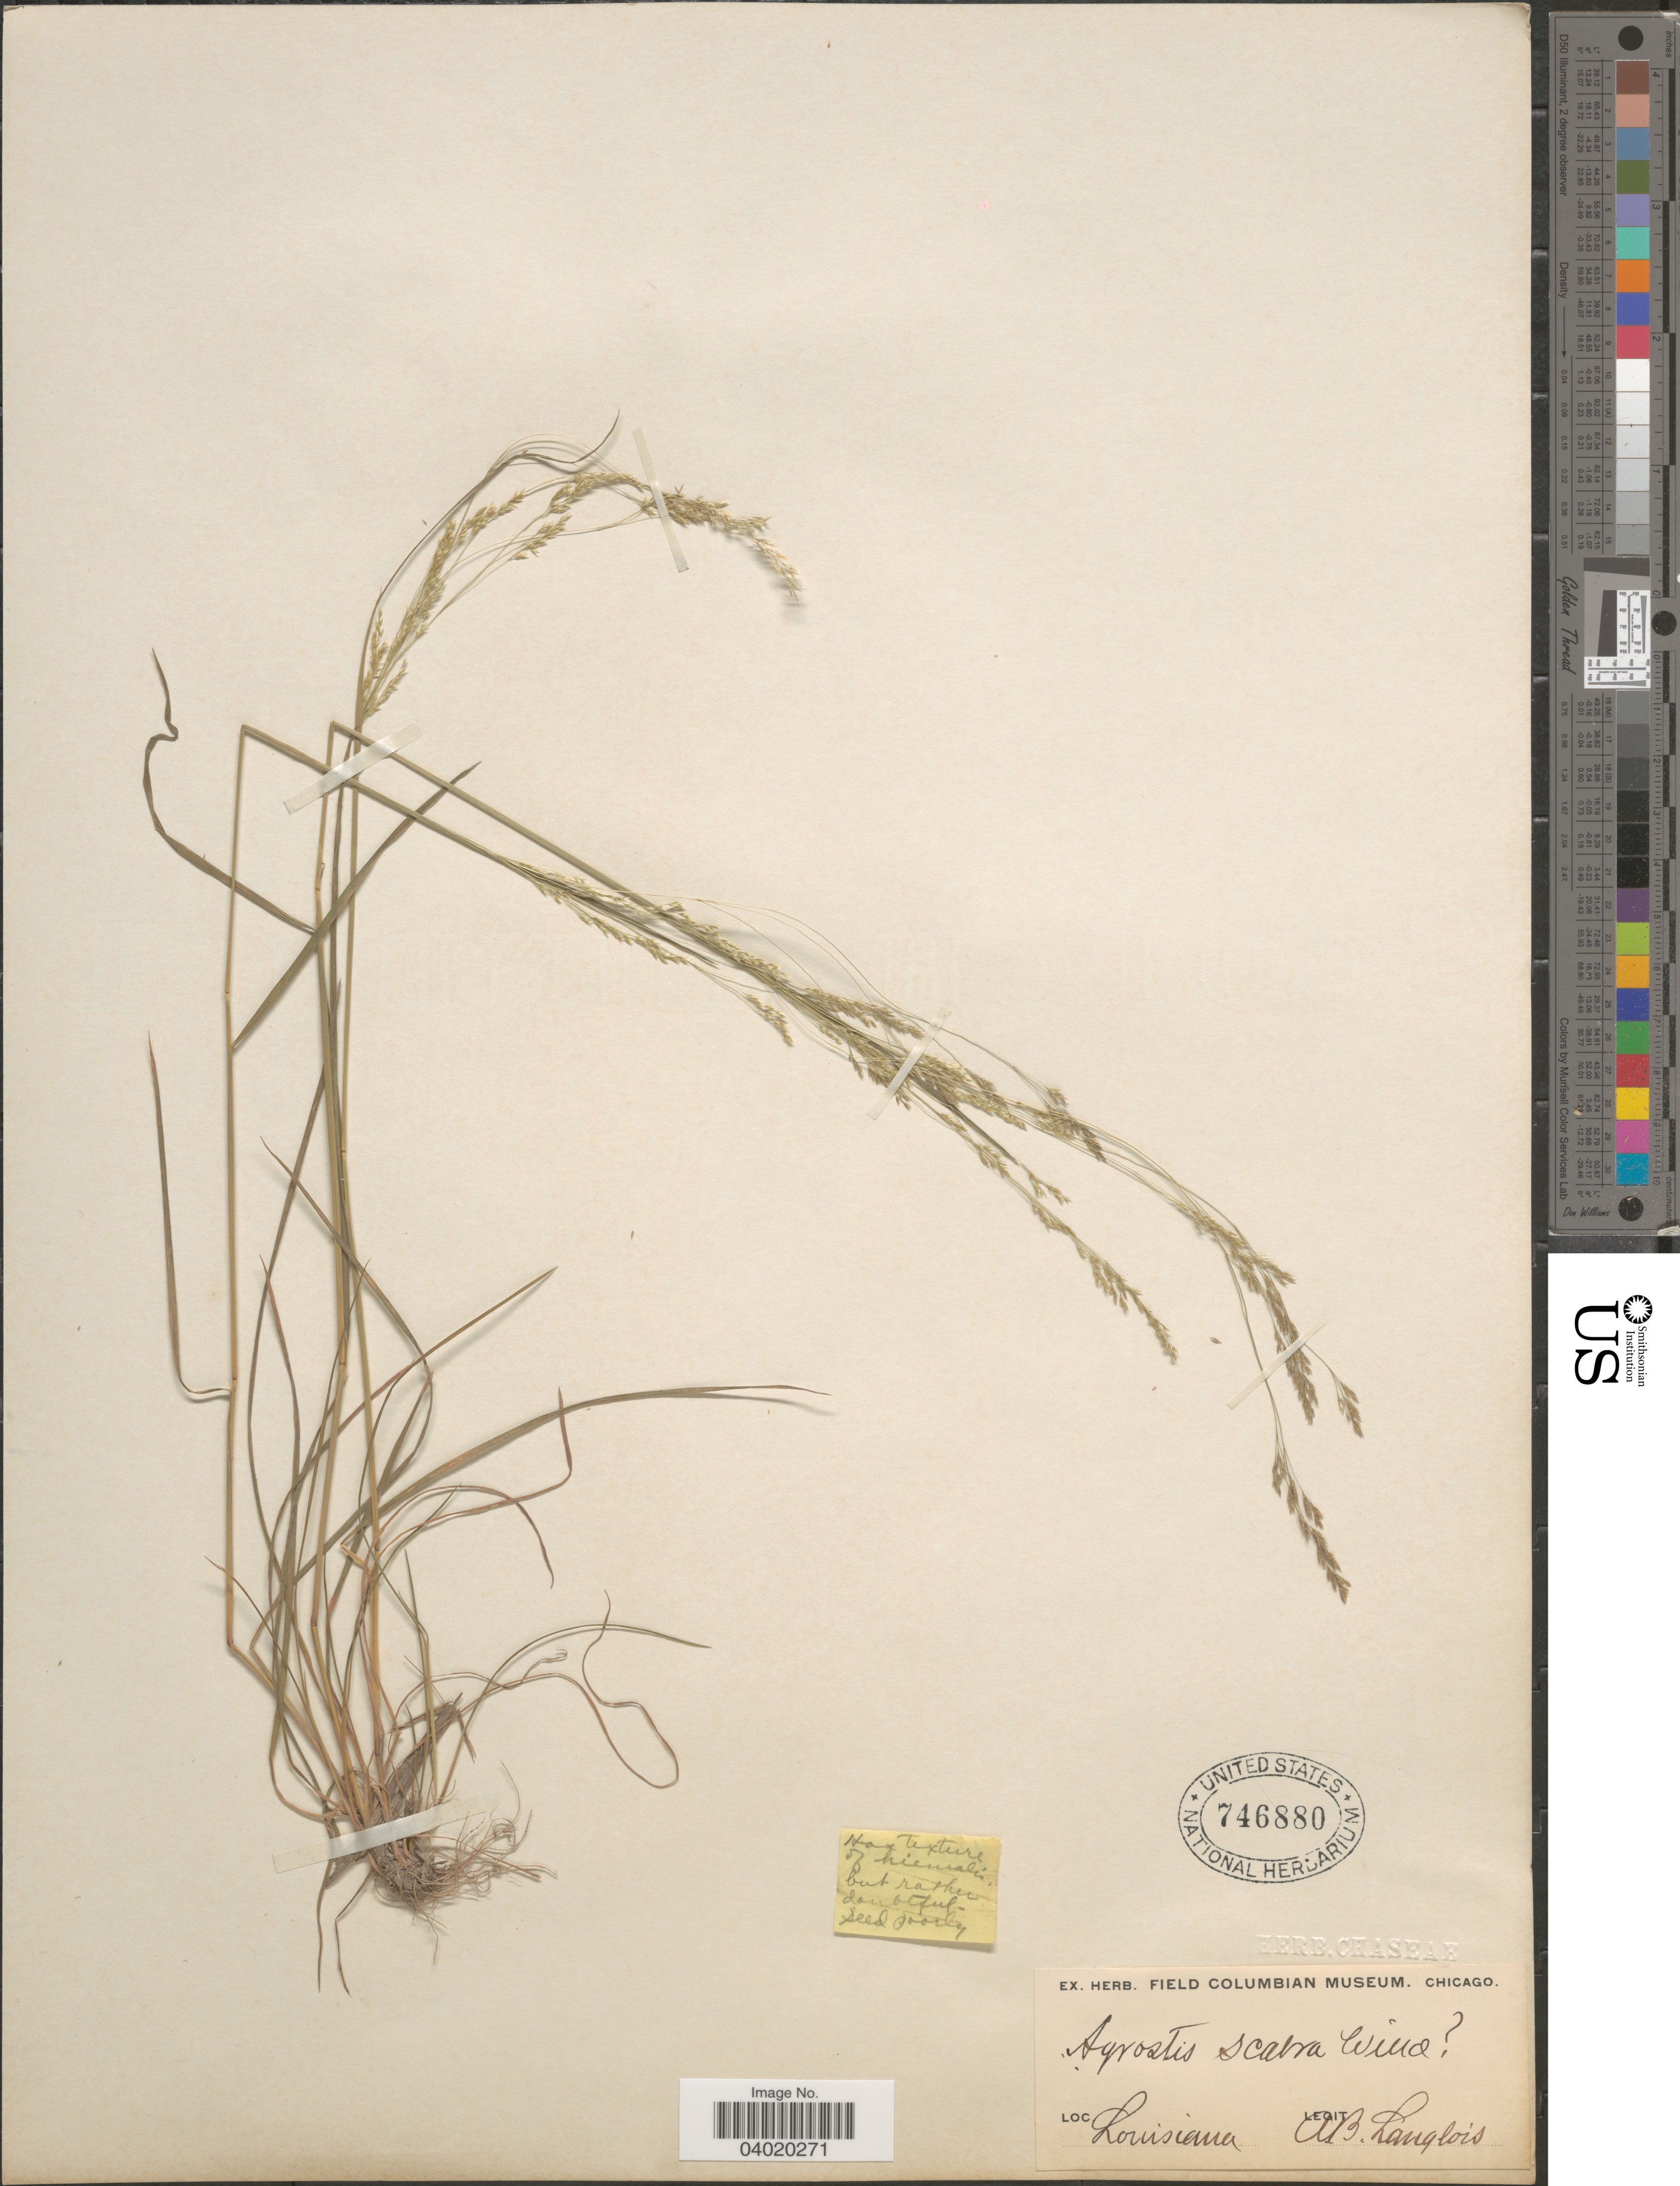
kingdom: Plantae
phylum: Tracheophyta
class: Liliopsida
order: Poales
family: Poaceae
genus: Agrostis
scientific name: Agrostis hyemalis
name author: (Walter) Britton et al.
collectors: A. Langlois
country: United States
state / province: Louisiana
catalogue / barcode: US 746880